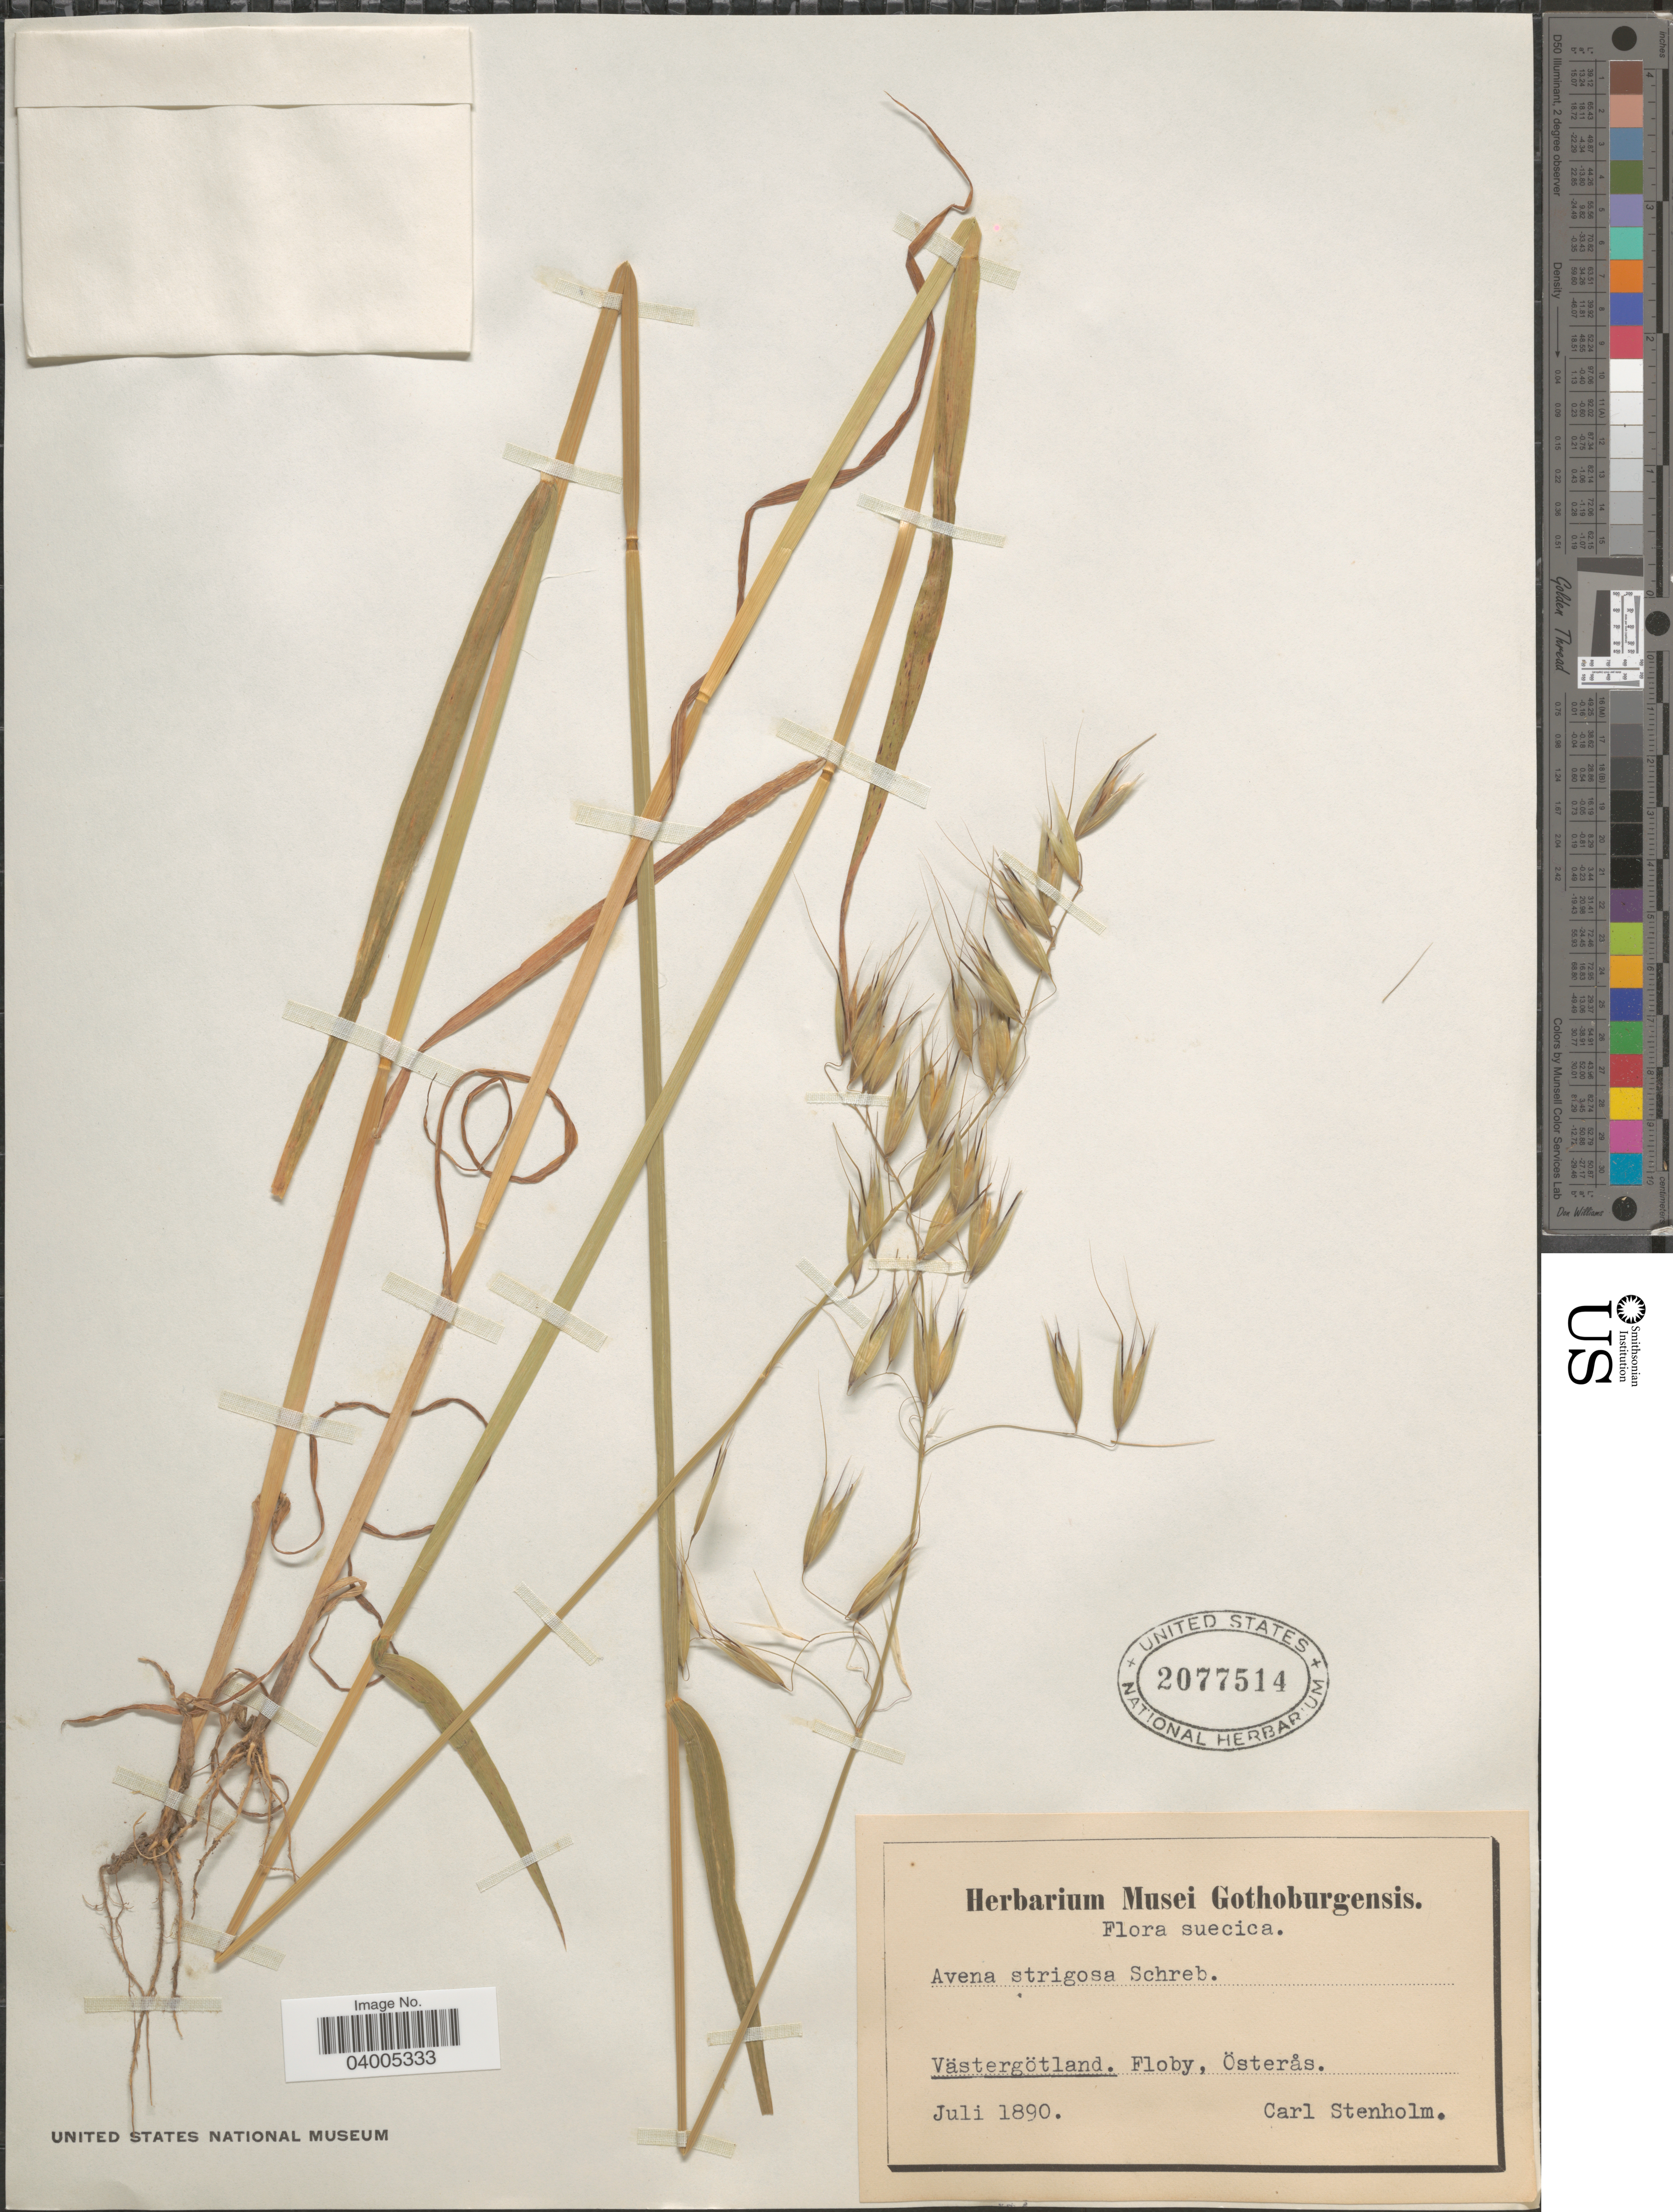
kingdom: Plantae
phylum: Tracheophyta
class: Liliopsida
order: Poales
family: Poaceae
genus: Avena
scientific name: Avena strigosa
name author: Schreb.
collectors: C. Stenholm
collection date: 1890-07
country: Sweden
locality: Suecica. Västergötland. Floby, Österås.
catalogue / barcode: US 2077514